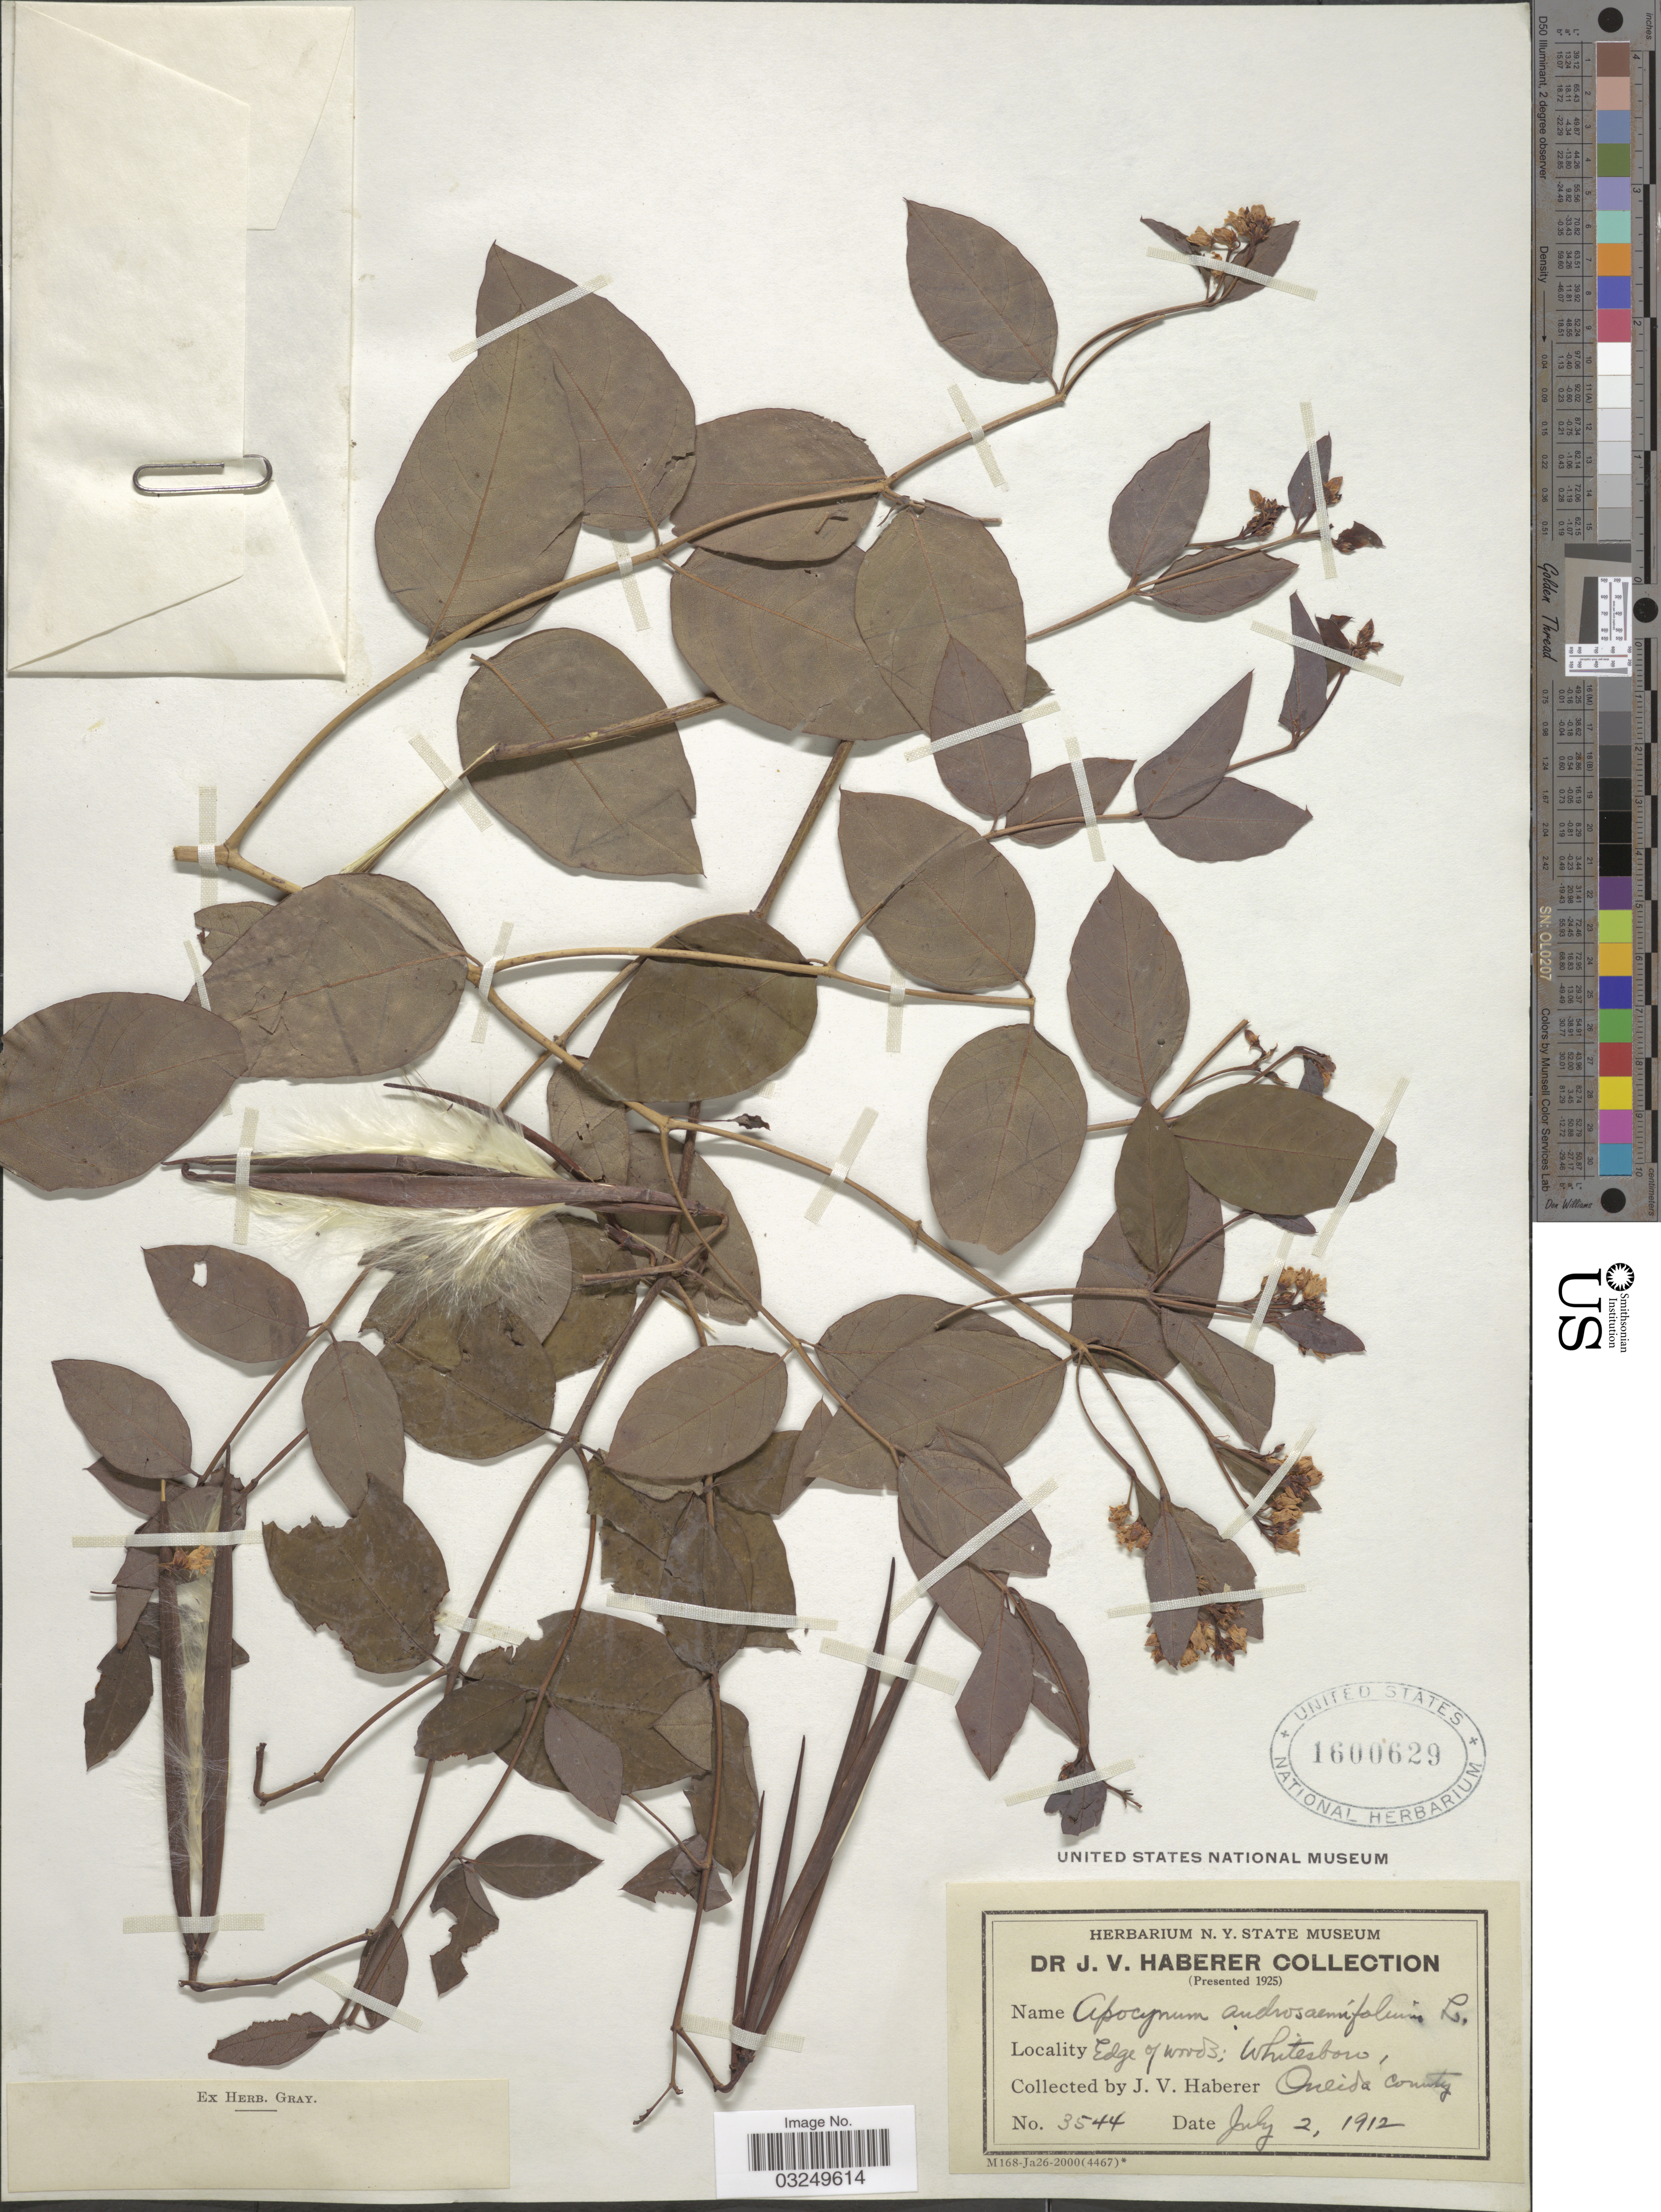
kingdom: Plantae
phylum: Tracheophyta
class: Magnoliopsida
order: Gentianales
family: Apocynaceae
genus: Apocynum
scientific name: Apocynum androsaemifolium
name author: L.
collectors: J. V. Haberer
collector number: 3544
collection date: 1912-07-02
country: United States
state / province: New York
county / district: Oneida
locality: Whitesboro, Oneida County.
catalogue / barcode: US 1600629